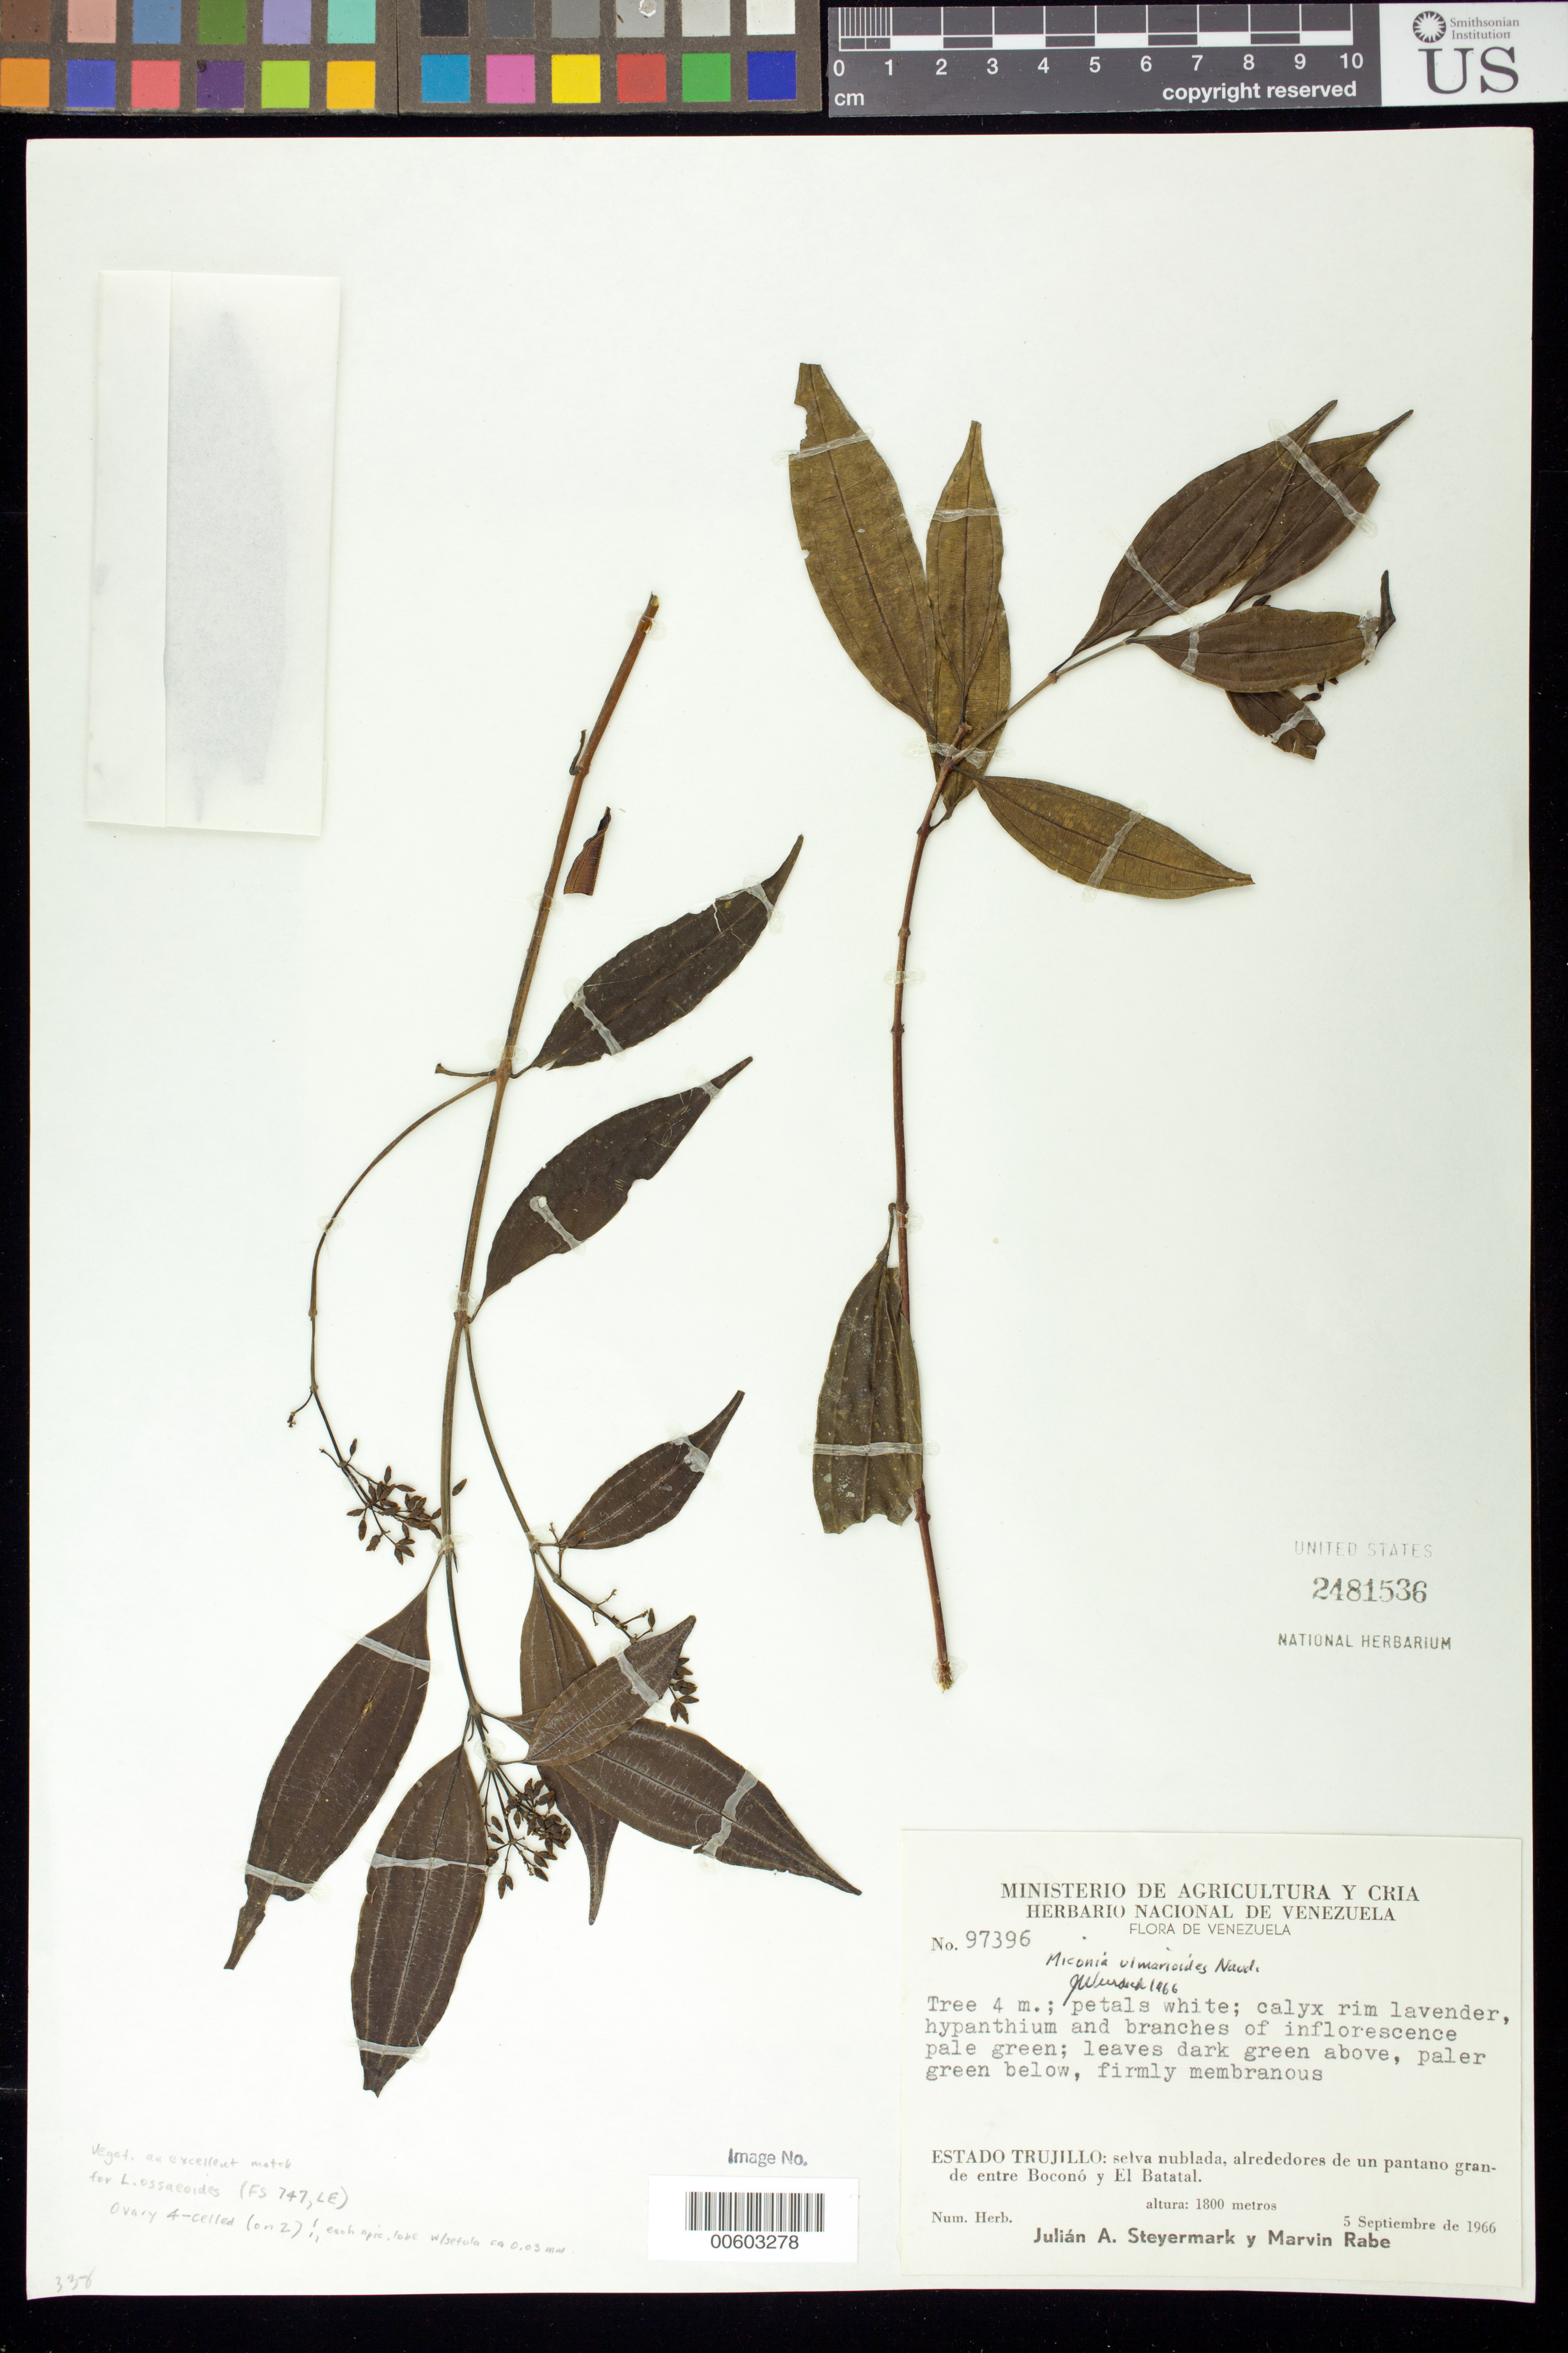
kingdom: Plantae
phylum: Tracheophyta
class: Magnoliopsida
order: Myrtales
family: Melastomataceae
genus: Miconia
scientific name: Miconia ulmarioides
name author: Naudin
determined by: Wurdack, John J., (US), US (UNITED STATES)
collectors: J. Steyermark & M. Rabe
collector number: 97396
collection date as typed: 05 Sep 1966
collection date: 1966-09-05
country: Venezuela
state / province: Trujillo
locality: Alrededores de un pantano grande entre Boconó y El Batatal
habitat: Selva nublada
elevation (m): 1800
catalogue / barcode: US 2481536